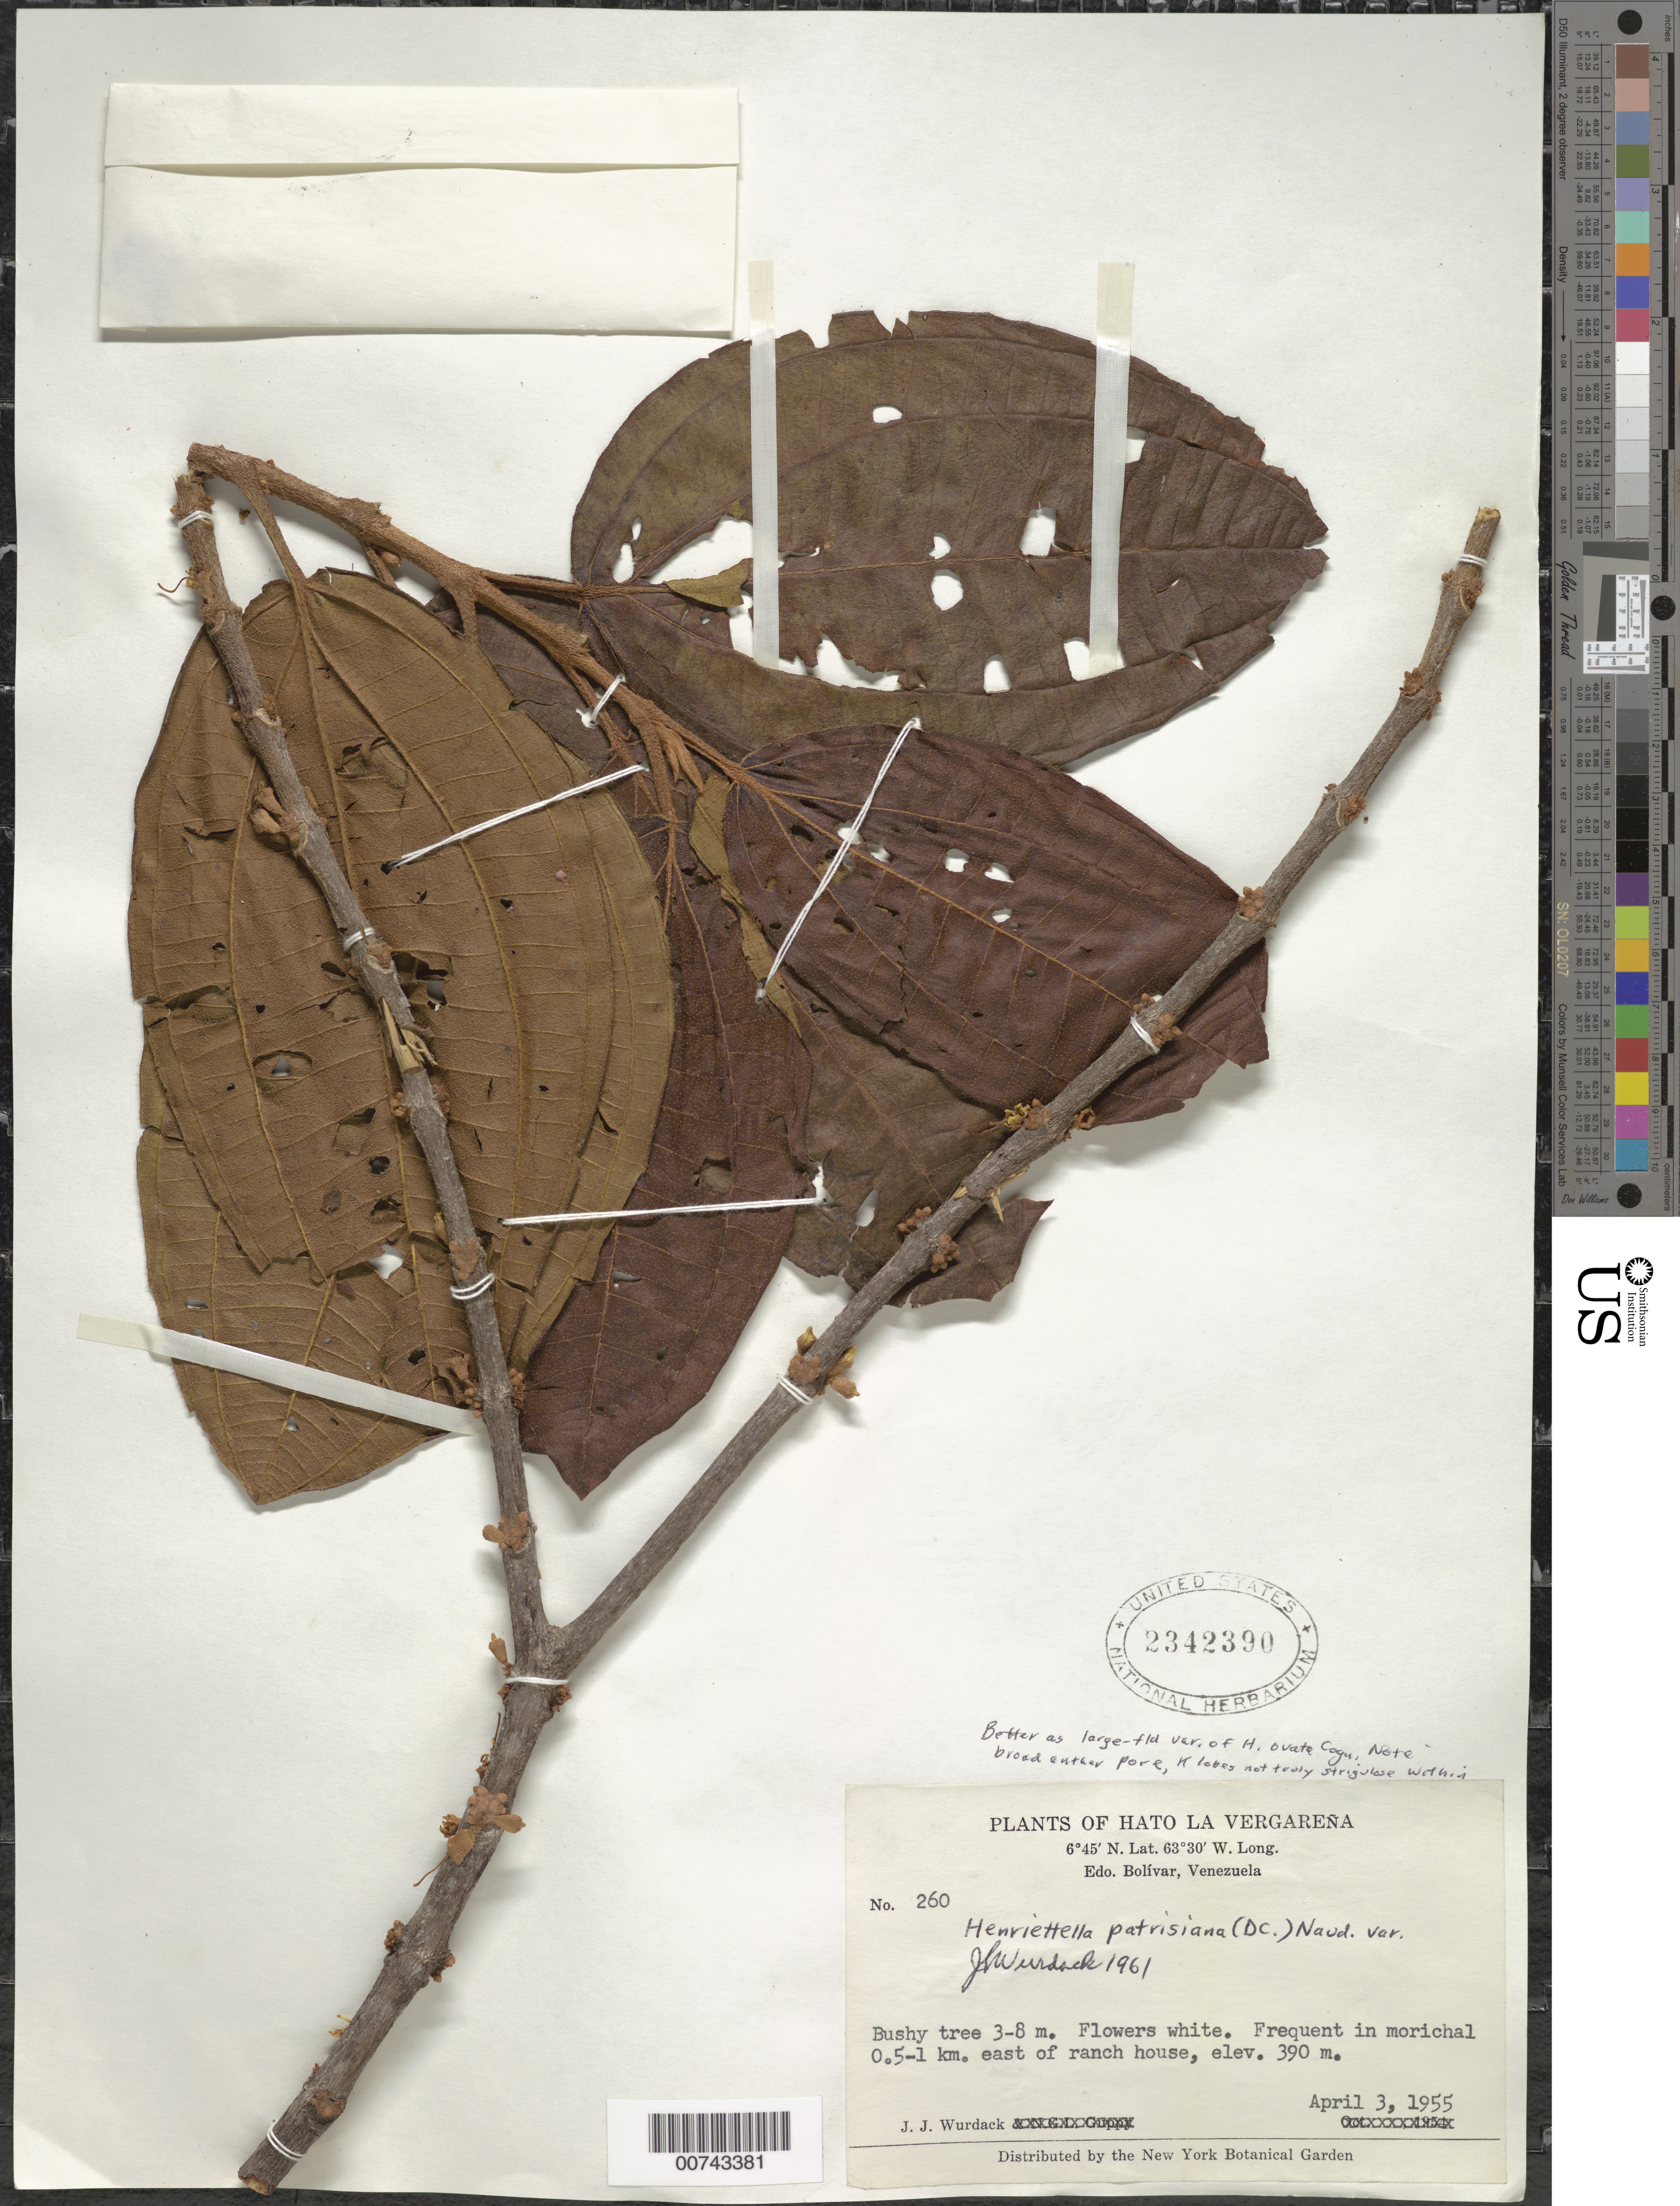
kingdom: Plantae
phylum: Tracheophyta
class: Magnoliopsida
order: Myrtales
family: Melastomataceae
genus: Henriettea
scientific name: Henriettea sp.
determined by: Strong, Mark T., (BOT), Smithsonian Institution - National Museum of Natural History (UNITED STATES)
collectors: J. J. Wurdack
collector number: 260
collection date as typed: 3-Apr-55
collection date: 1955-04-03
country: Venezuela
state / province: Bolívar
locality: Hato La Vergarena, 0.5-1 km E of ranch house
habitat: Morichal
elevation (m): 390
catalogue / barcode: US 2342390